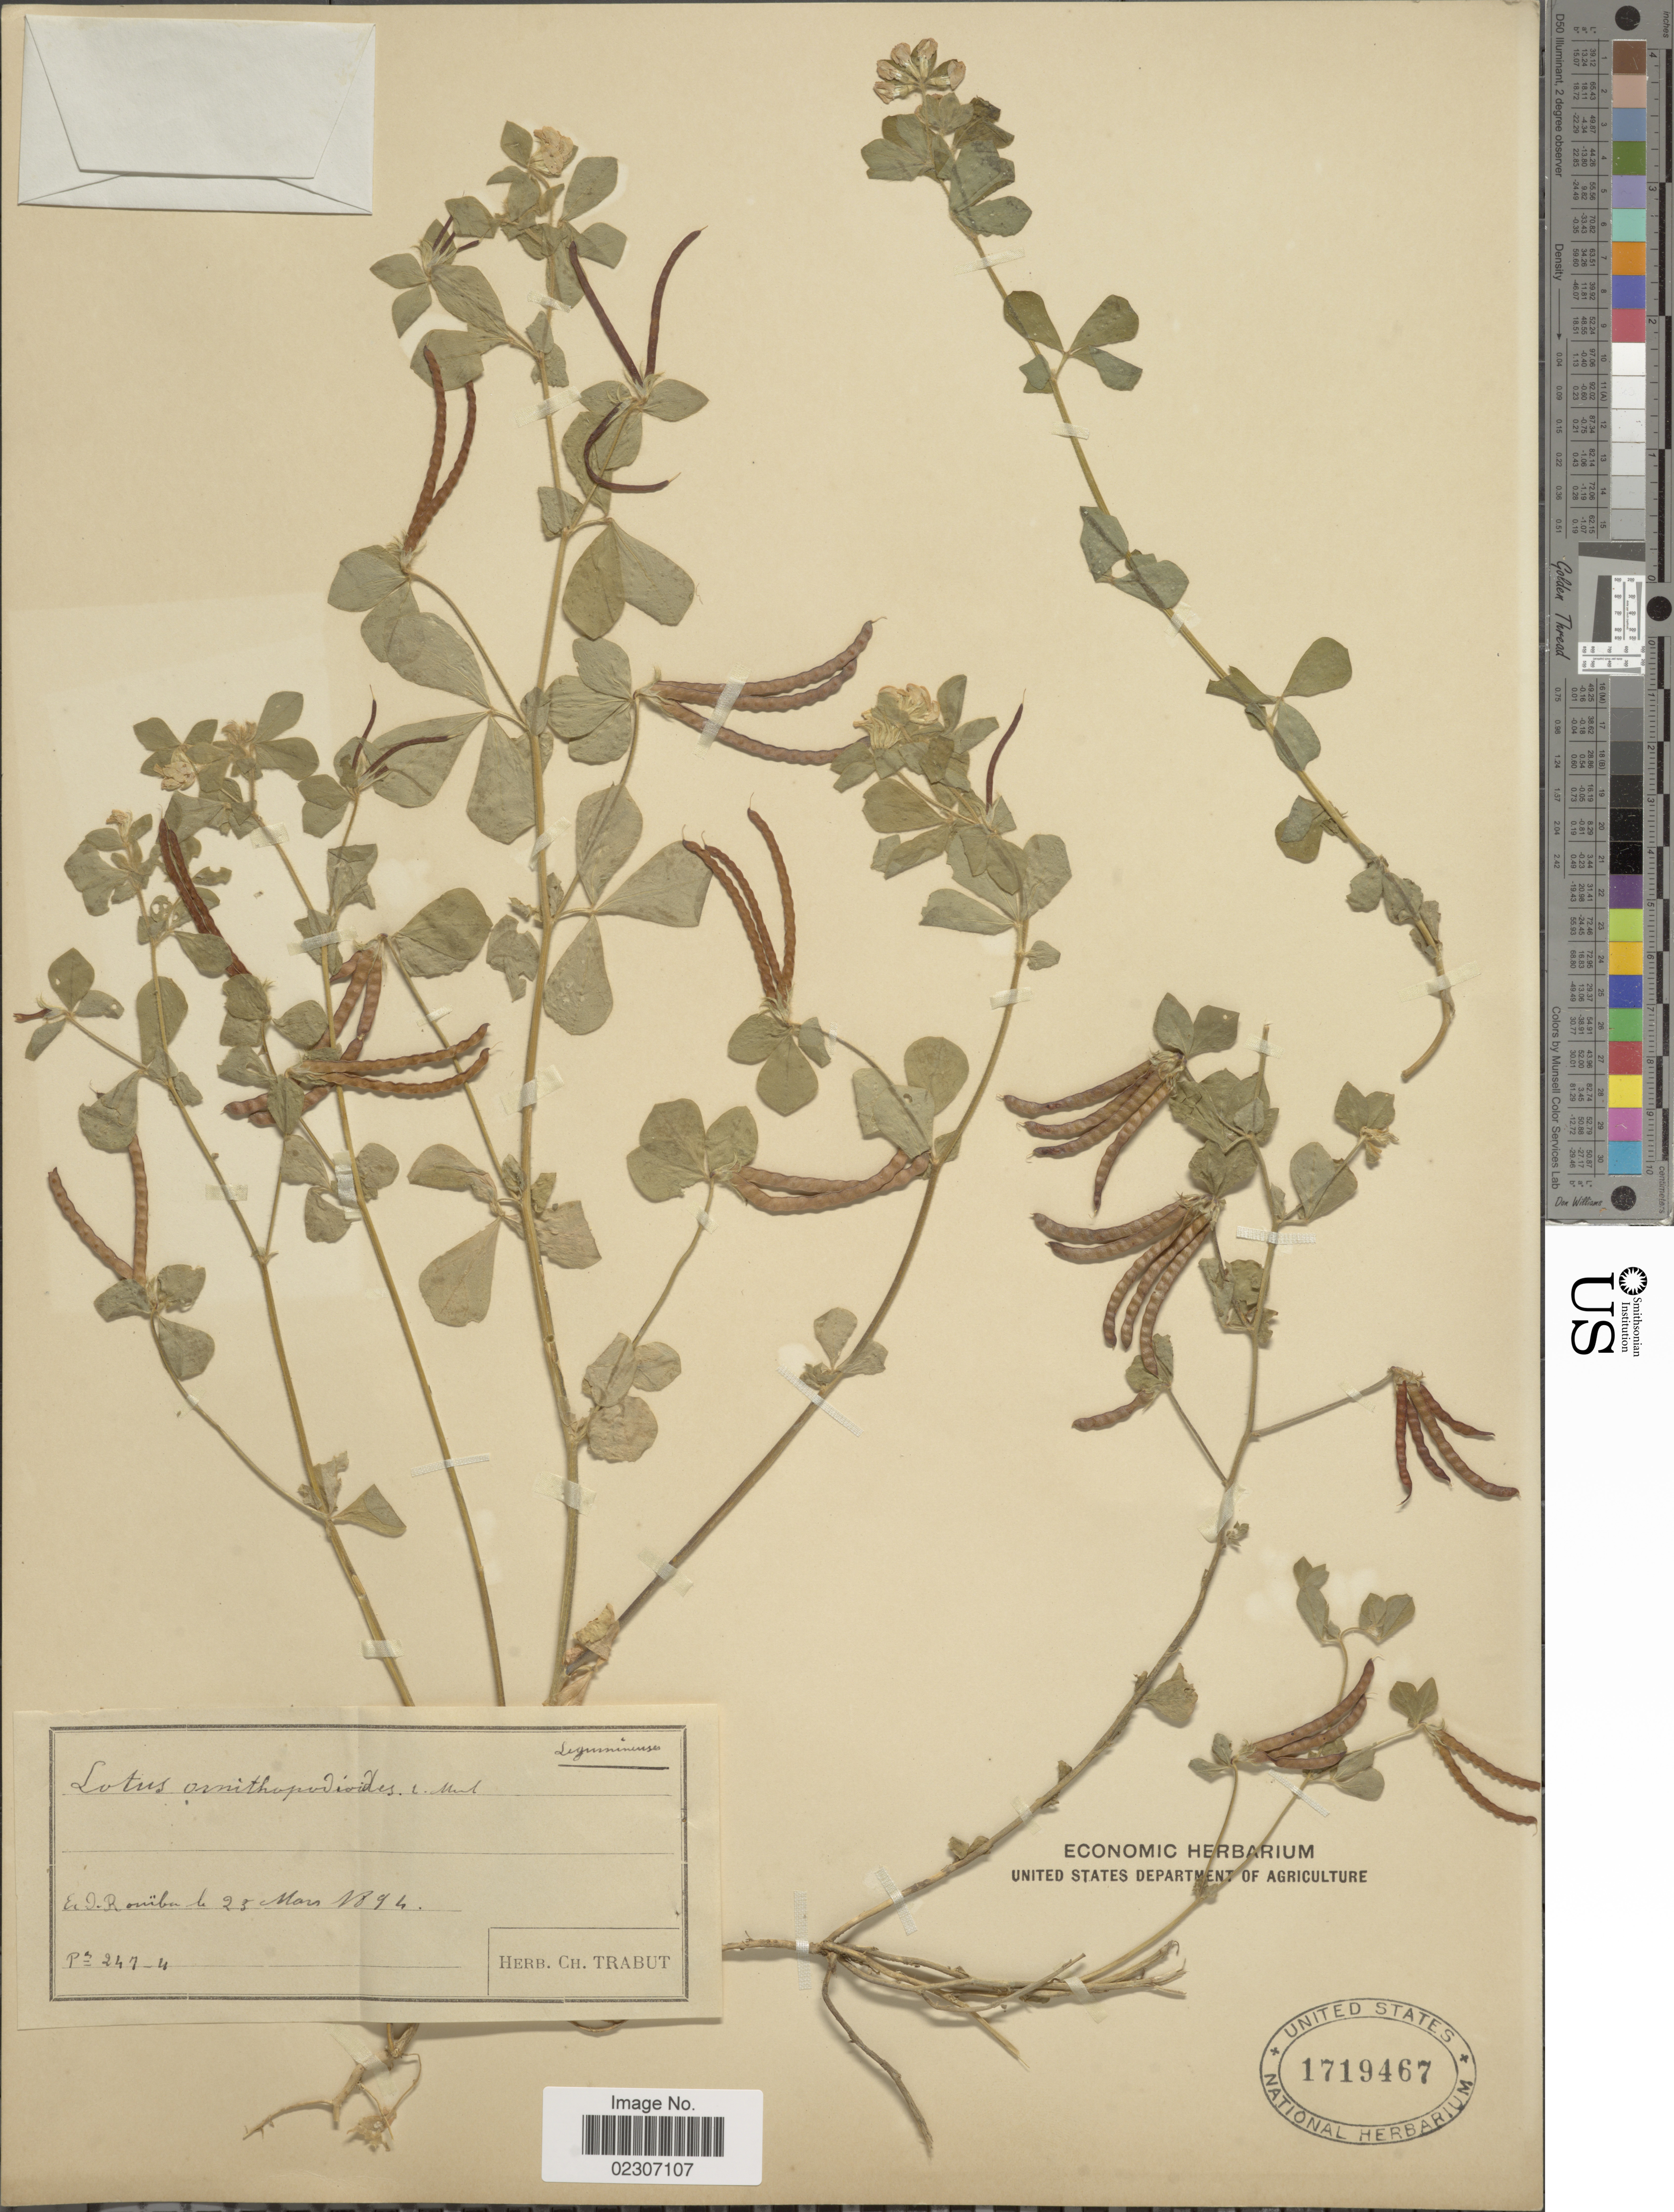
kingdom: Plantae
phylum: Tracheophyta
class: Magnoliopsida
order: Fabales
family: Fabaceae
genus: Lotus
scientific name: Lotus ornithopodioides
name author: L.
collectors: Ex herb. Ch. Trabut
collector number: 247-4 ?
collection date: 1894-03-25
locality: Ex J.Roníbach [interpreted]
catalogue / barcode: US 1719467